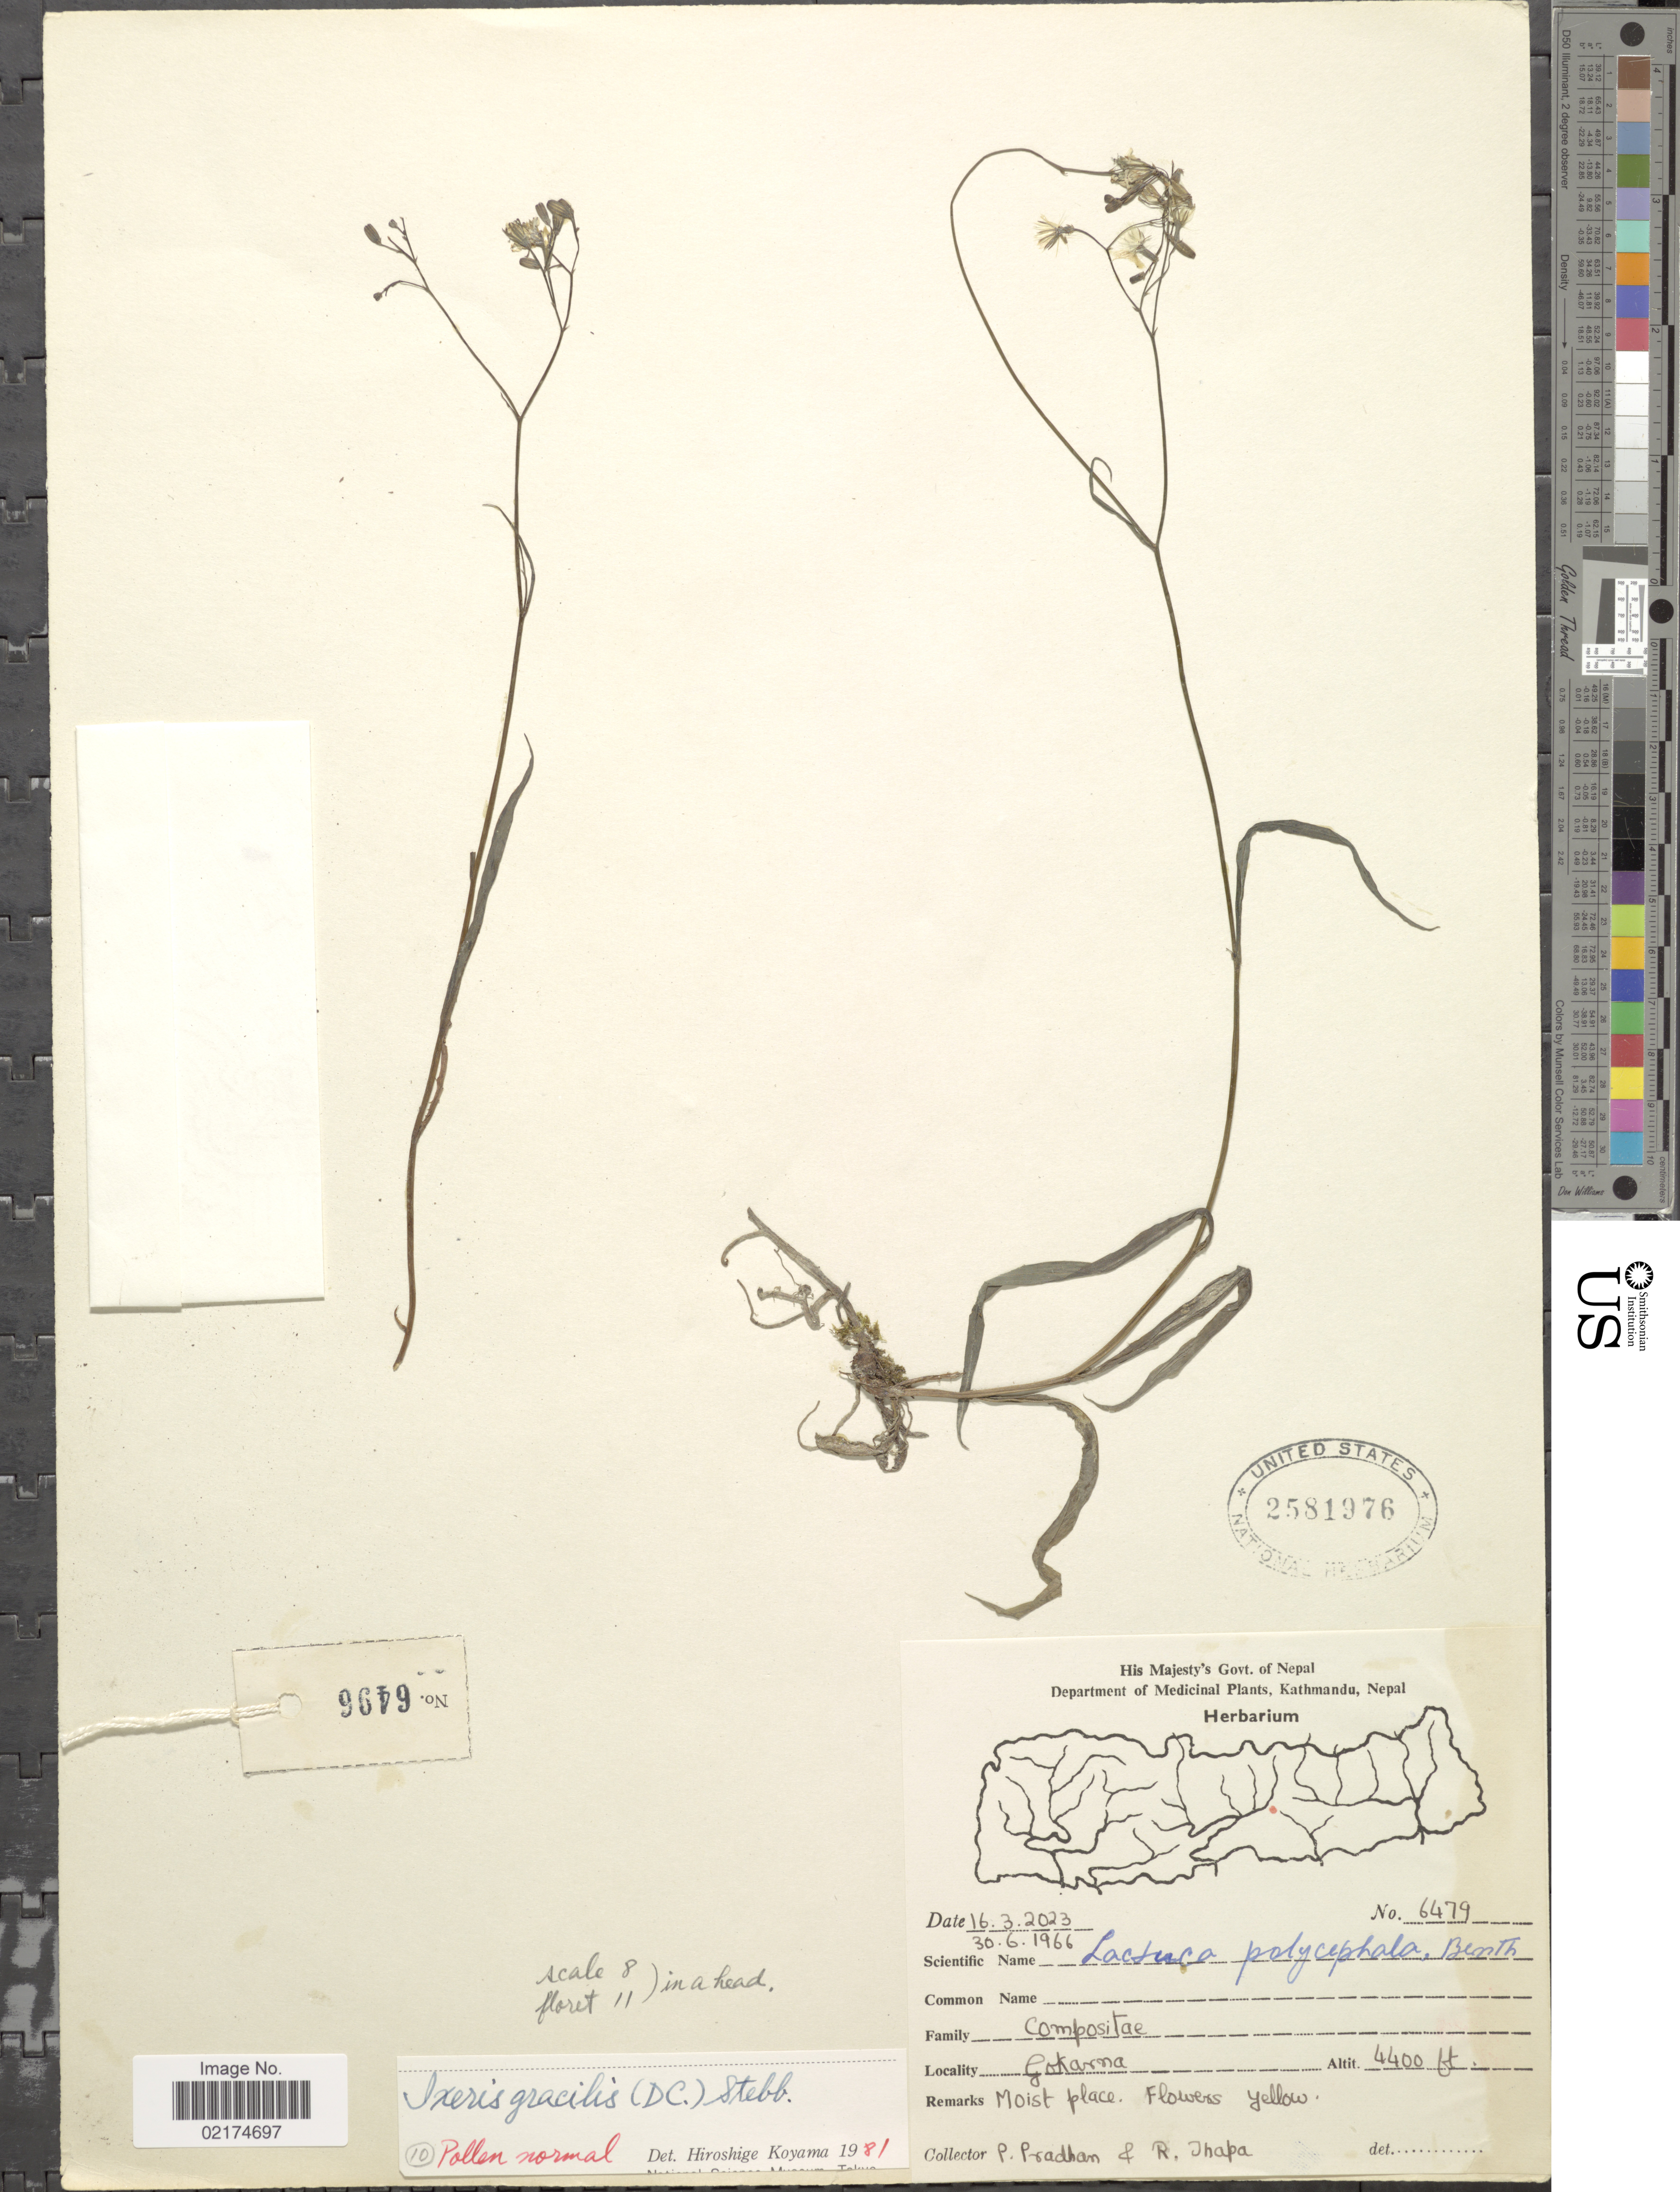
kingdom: Plantae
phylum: Tracheophyta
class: Magnoliopsida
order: Asterales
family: Asteraceae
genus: Ixeridium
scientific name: Ixeridium gracile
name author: (DC.) Pak & Kawano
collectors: P. Pradhan & R. Thapa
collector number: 6479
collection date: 1966-06-30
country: Nepal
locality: Gokarneshwar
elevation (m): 1341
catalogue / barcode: US 2581976